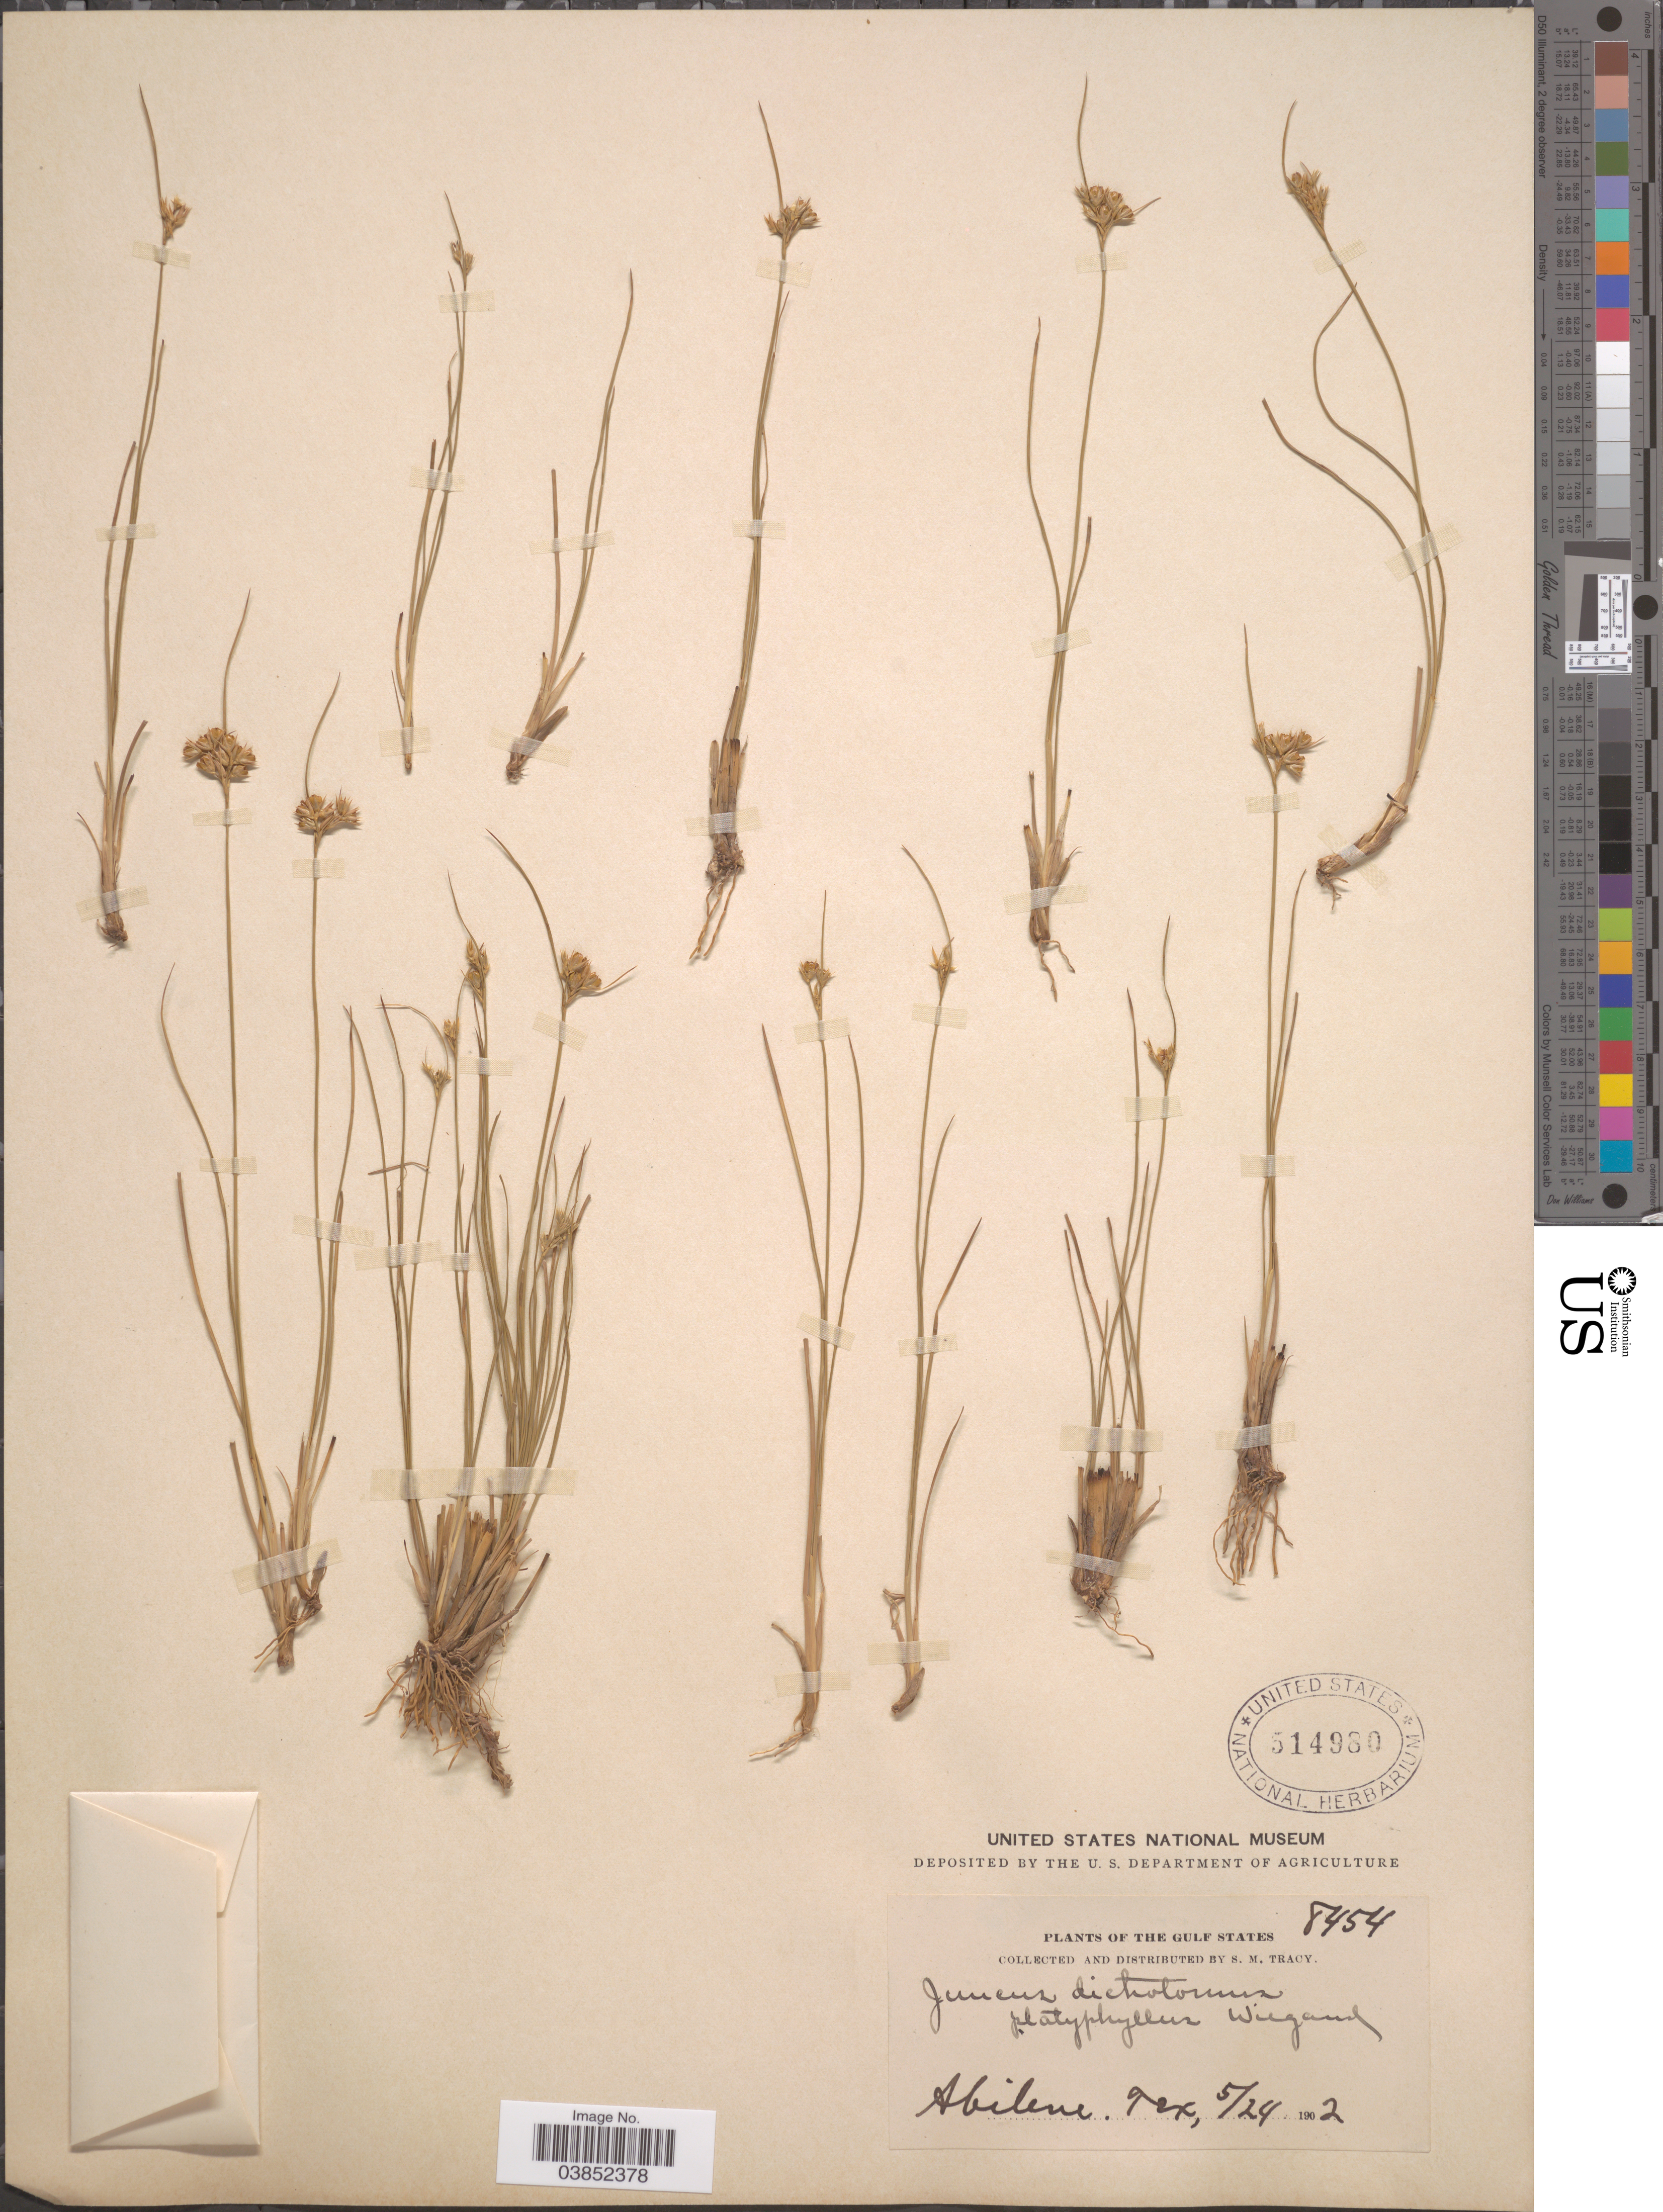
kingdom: Plantae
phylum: Tracheophyta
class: Liliopsida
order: Poales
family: Juncaceae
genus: Juncus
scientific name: Juncus dichotomus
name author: Elliott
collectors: S. M. Tracy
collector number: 8454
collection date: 1902-05-24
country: United States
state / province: Texas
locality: Gulf States. Abilene.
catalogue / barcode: US 514980